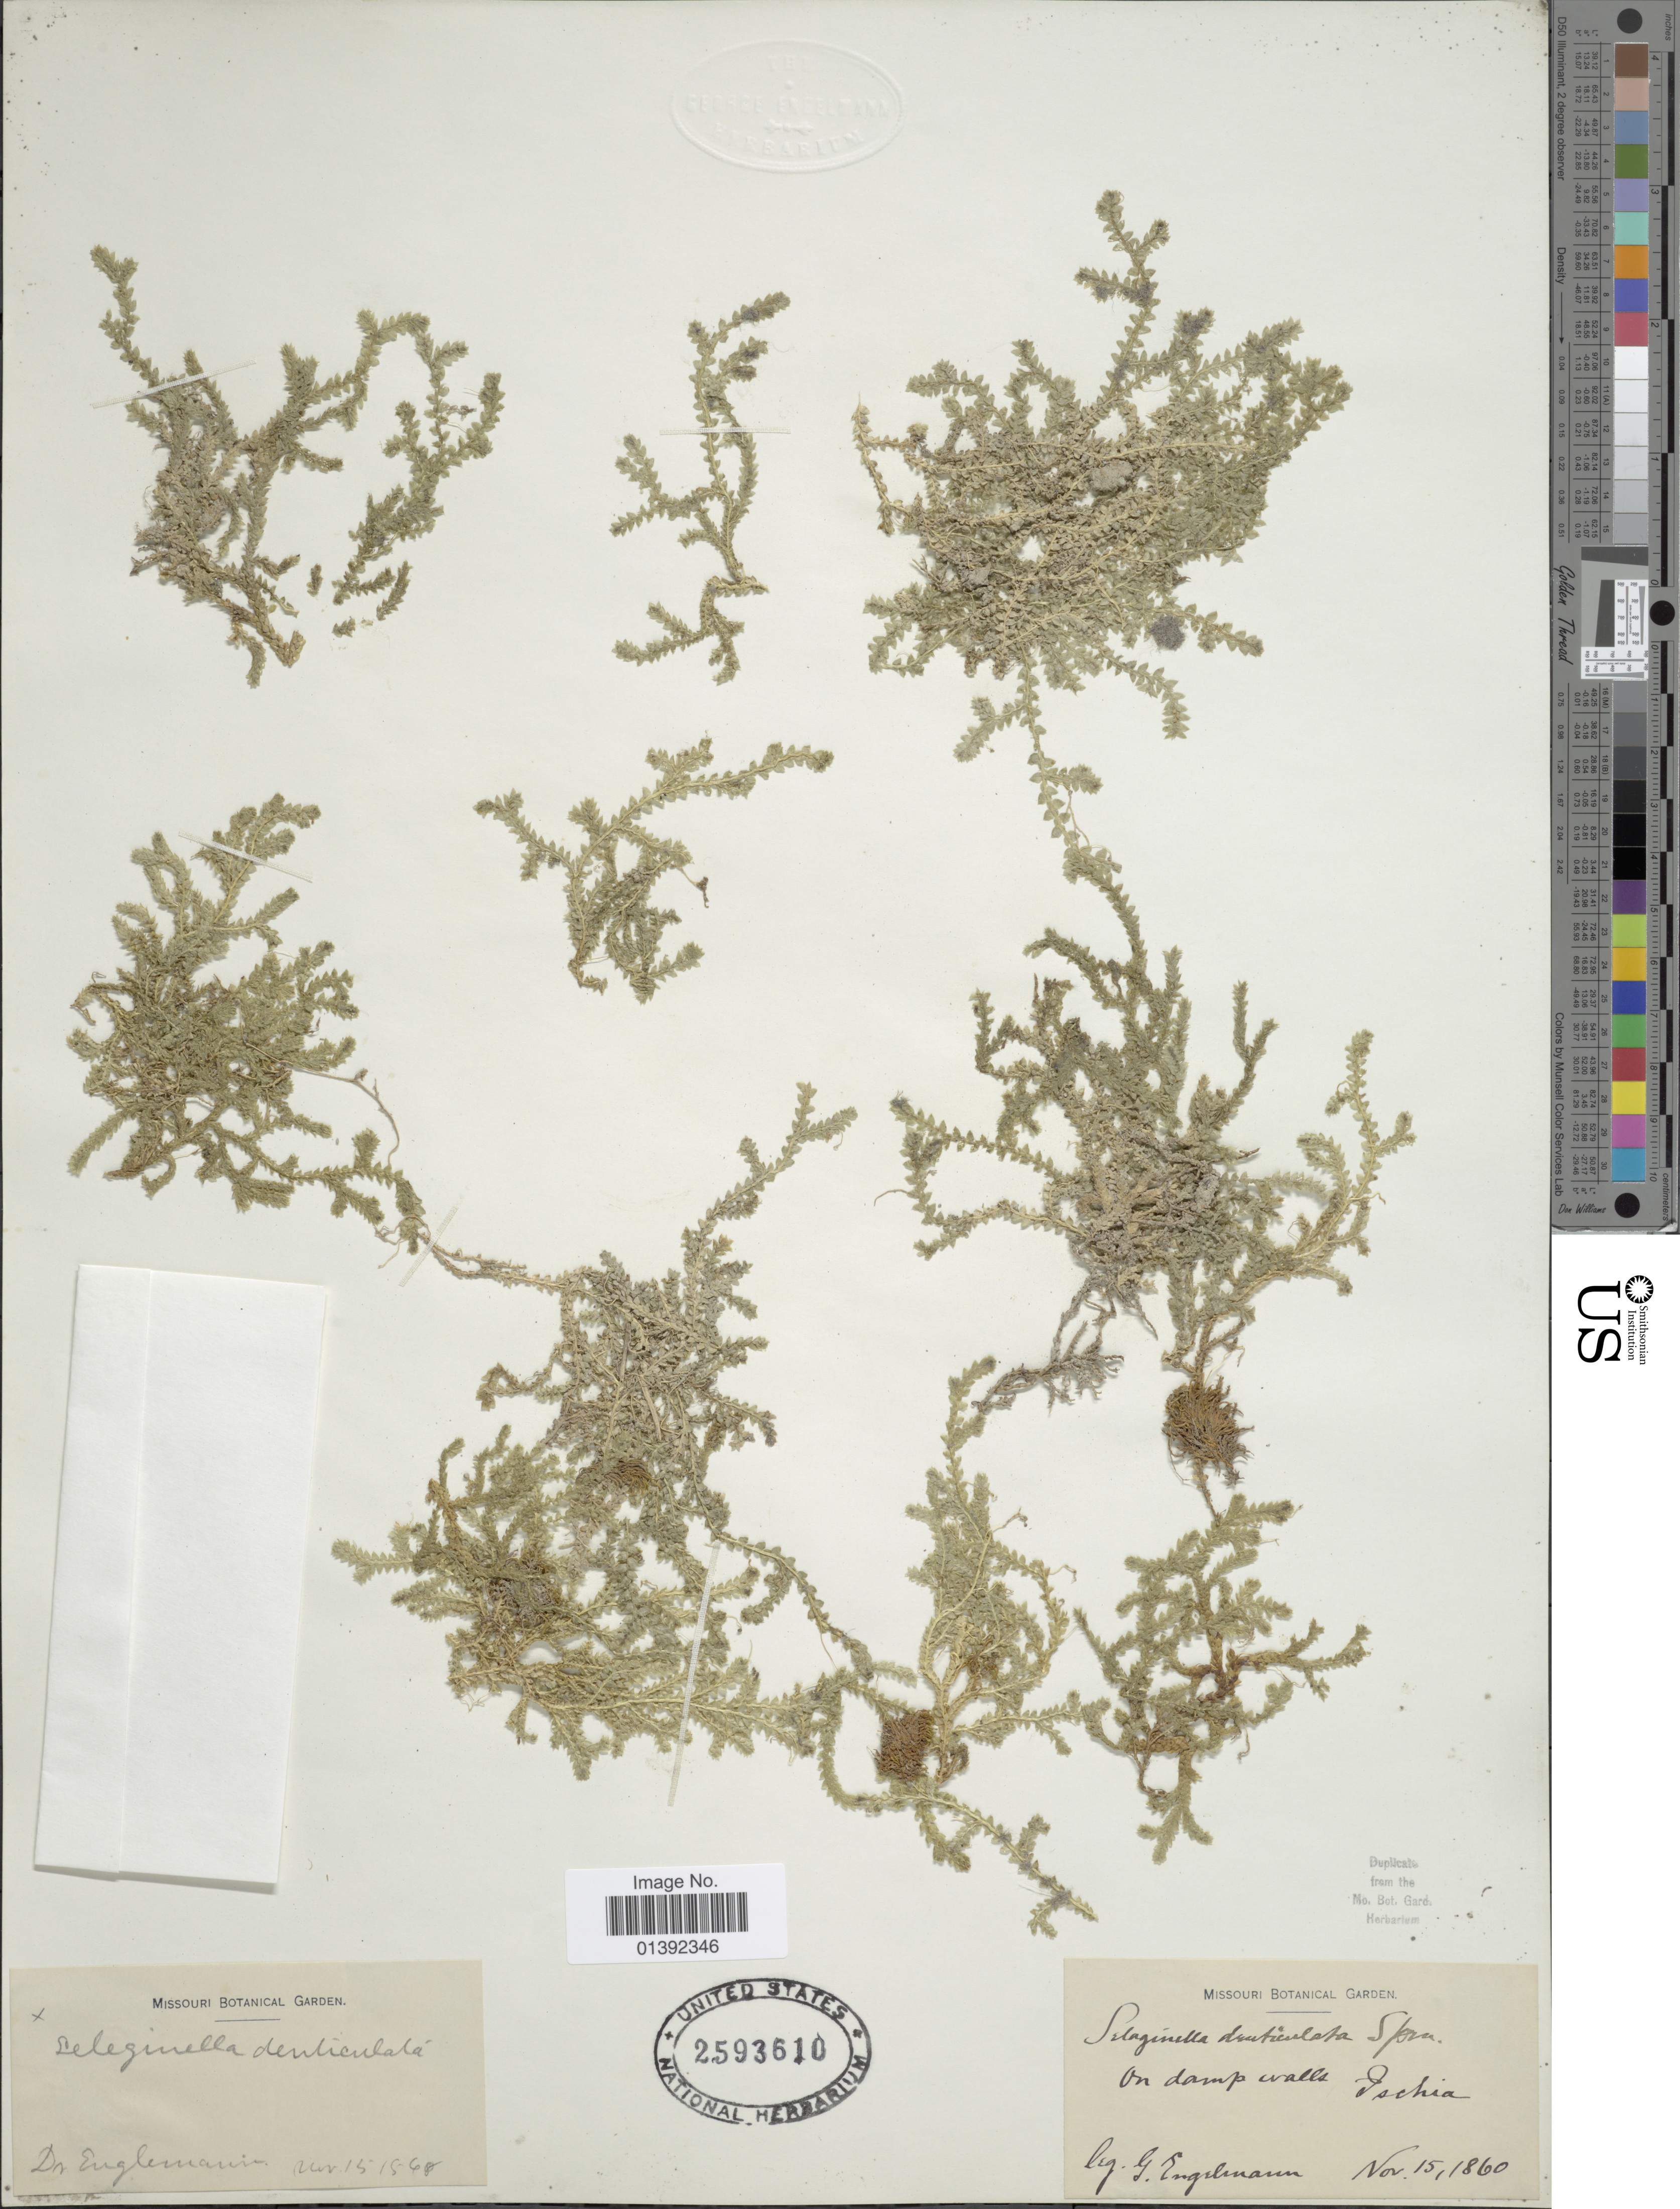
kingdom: Plantae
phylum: Tracheophyta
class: Lycopodiopsida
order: Selaginellales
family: Selaginellaceae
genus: Selaginella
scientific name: Selaginella denticulata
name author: (L.) Spring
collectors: G. Engelmann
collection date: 1860-11-15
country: Italy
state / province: Campania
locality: On damp walls Ischia [interpreted]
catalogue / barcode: US 2593610